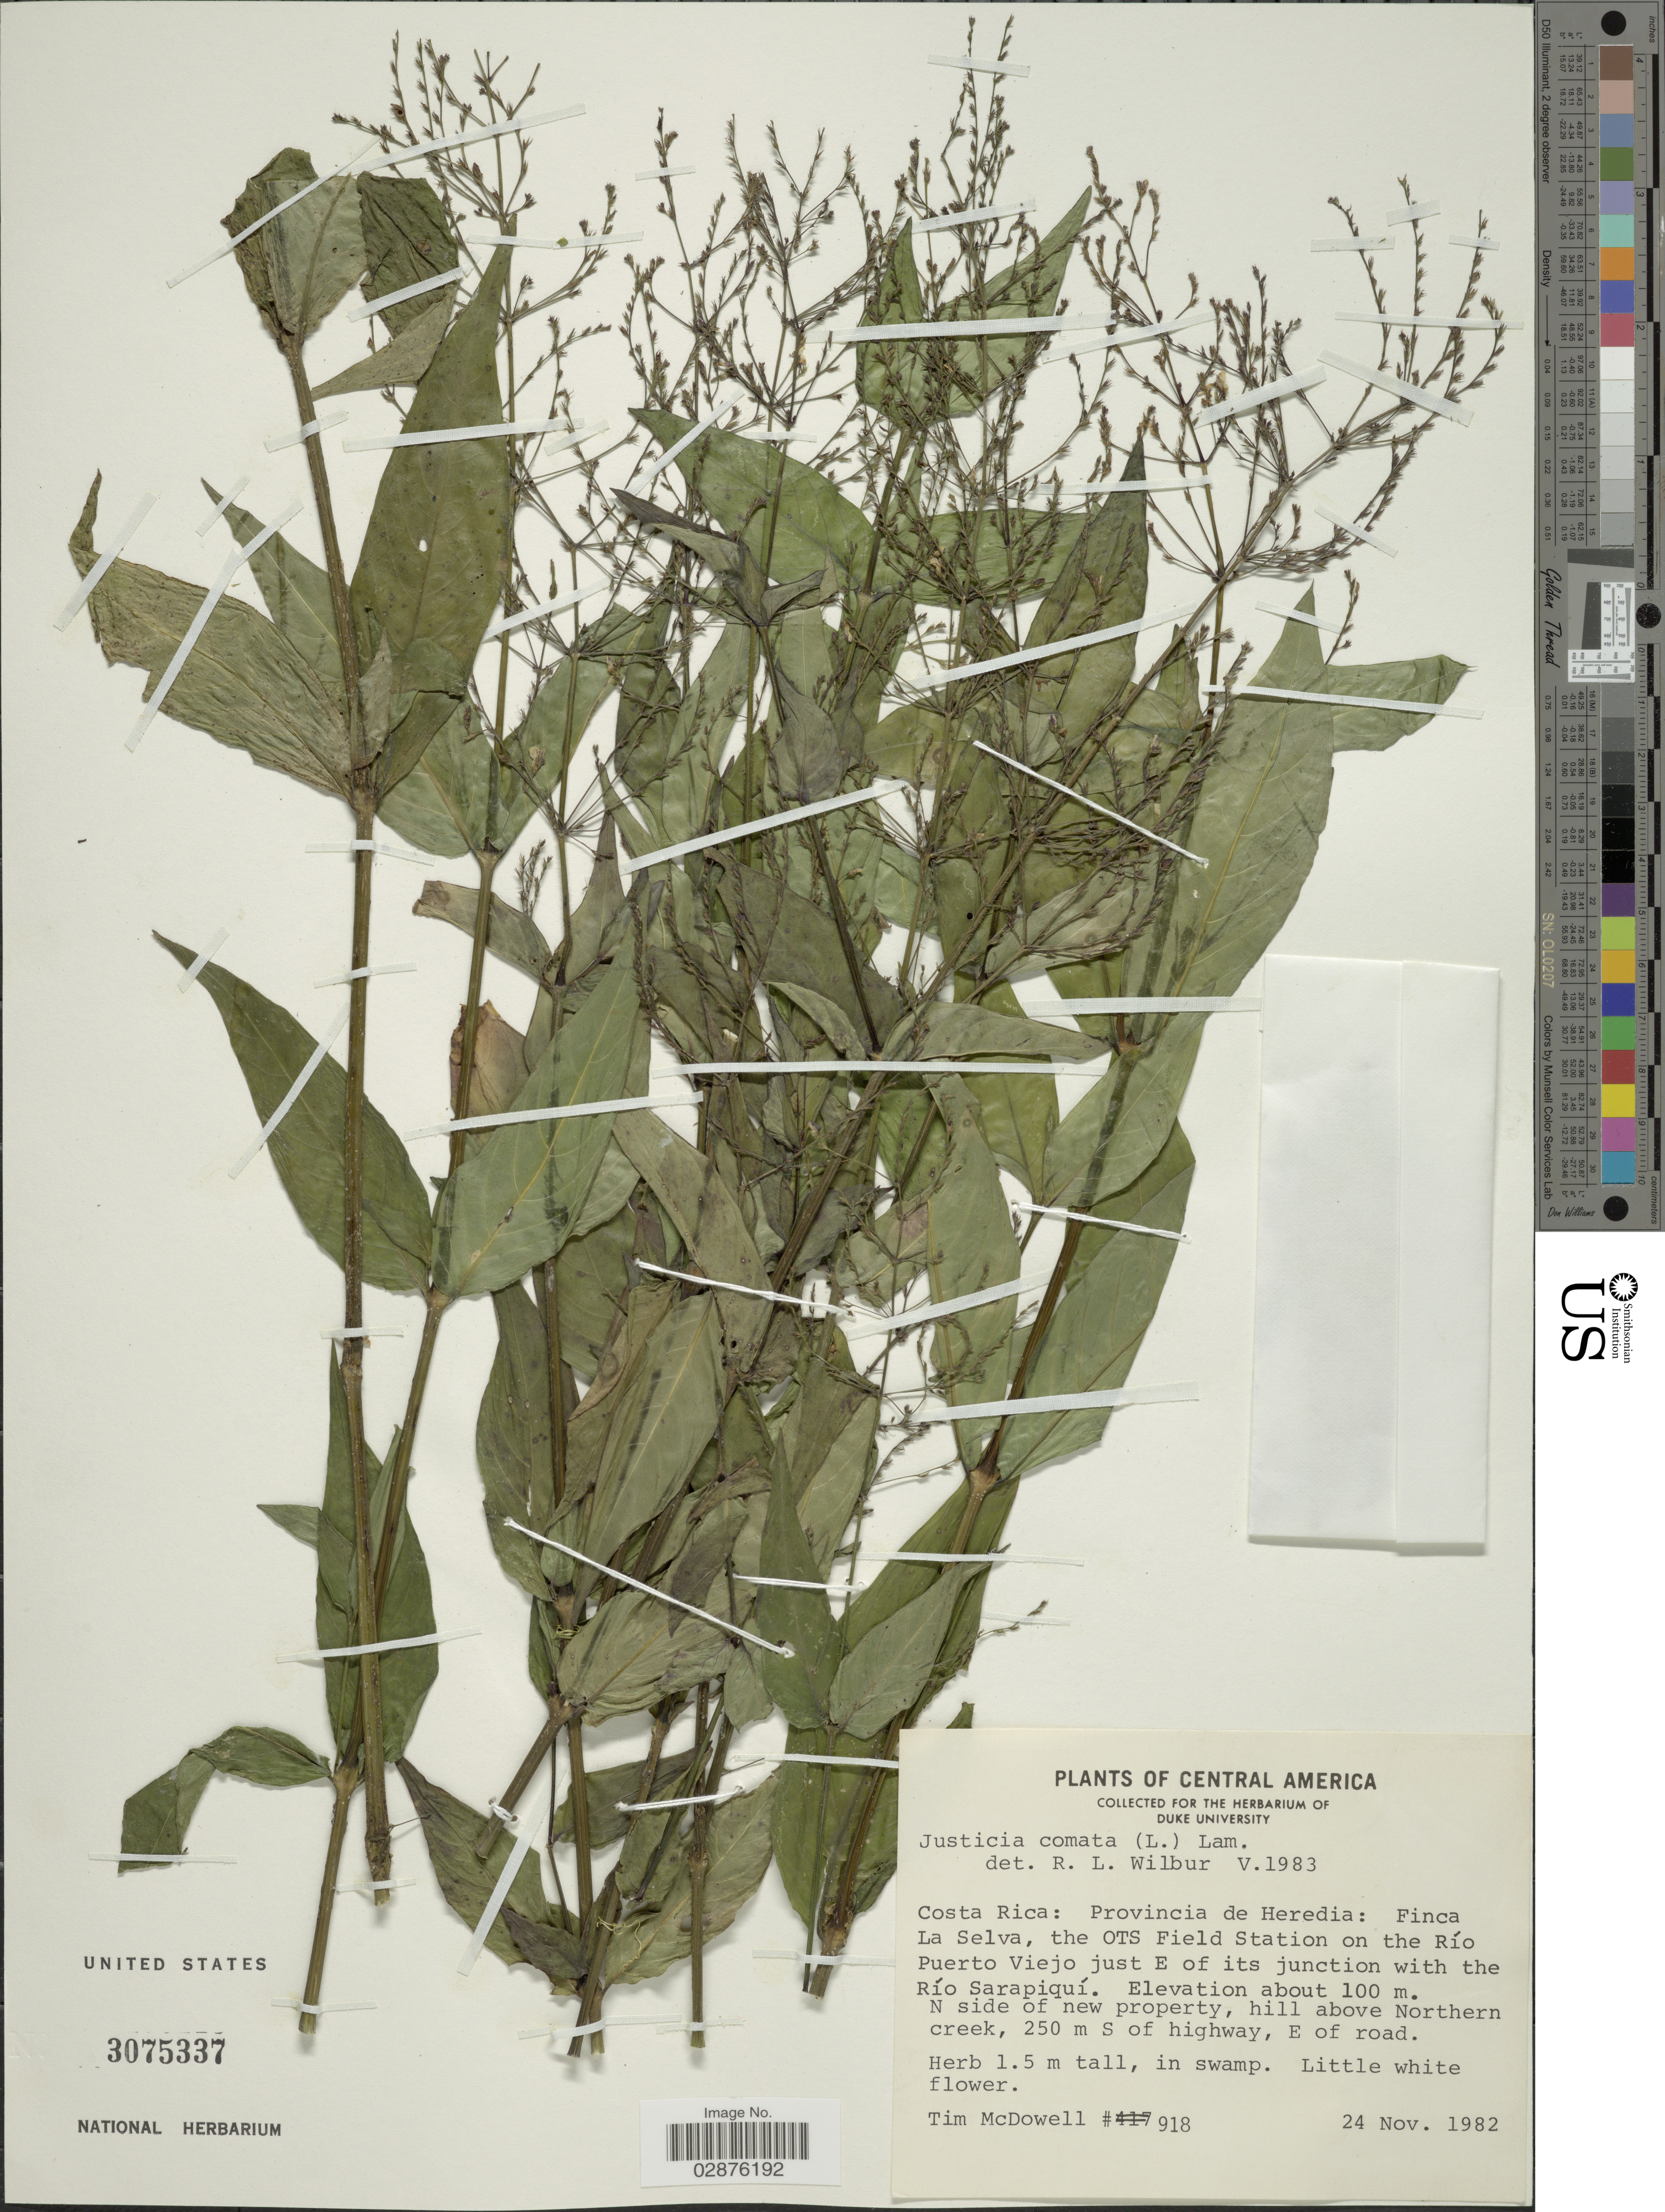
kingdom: Plantae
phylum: Tracheophyta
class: Magnoliopsida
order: Lamiales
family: Acanthaceae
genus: Justicia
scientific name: Justicia comata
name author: (L.) Lam.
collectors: T. McDowell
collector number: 918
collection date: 1982-11-24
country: Costa Rica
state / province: Heredia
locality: Finca La Selva, the OTS Field Station on the Río Puerto Viejo just E of its junction with the Río Sarapiquí, N side of new property, hill above Northern creek, 250 m S of highway, E of road.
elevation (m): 100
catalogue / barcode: US 3075337